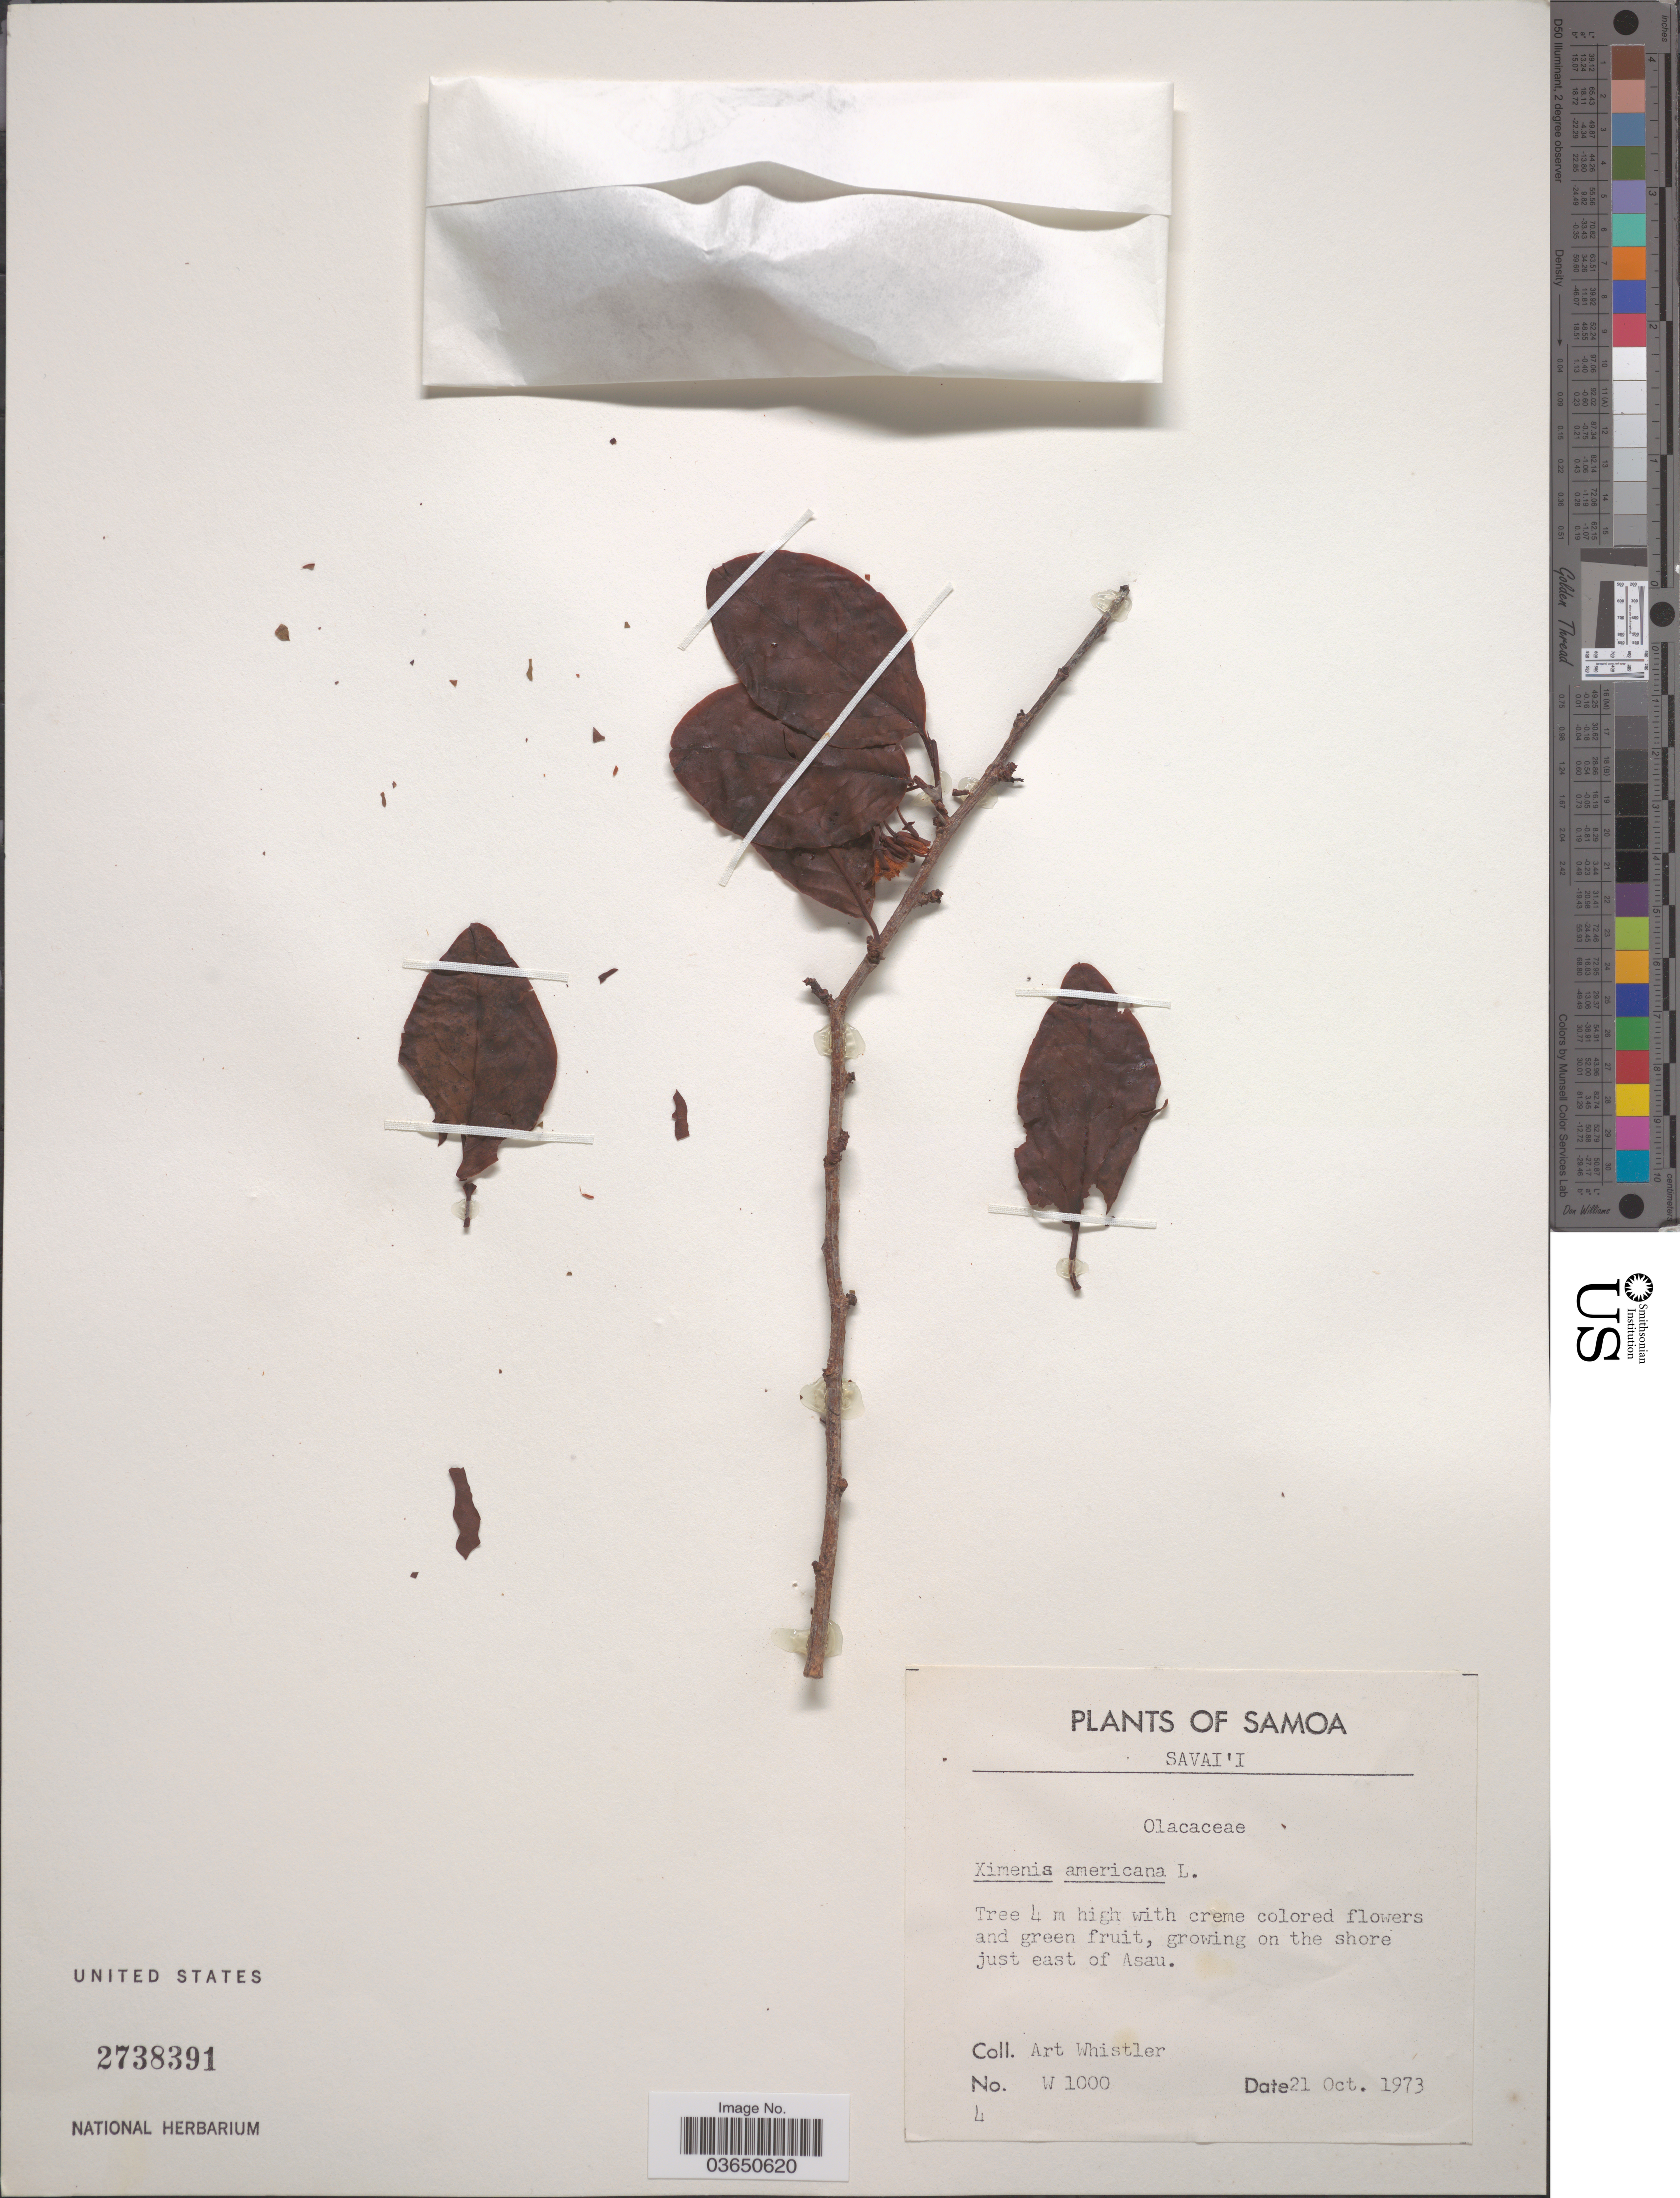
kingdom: Plantae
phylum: Tracheophyta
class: Magnoliopsida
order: Santalales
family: Ximeniaceae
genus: Ximenia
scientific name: Ximenia americana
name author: L.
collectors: A. Whistler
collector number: W1000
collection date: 1973-10-21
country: Samoa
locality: Samoa. Savai'i. Growing on the shore just east of Asau.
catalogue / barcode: US 2738391